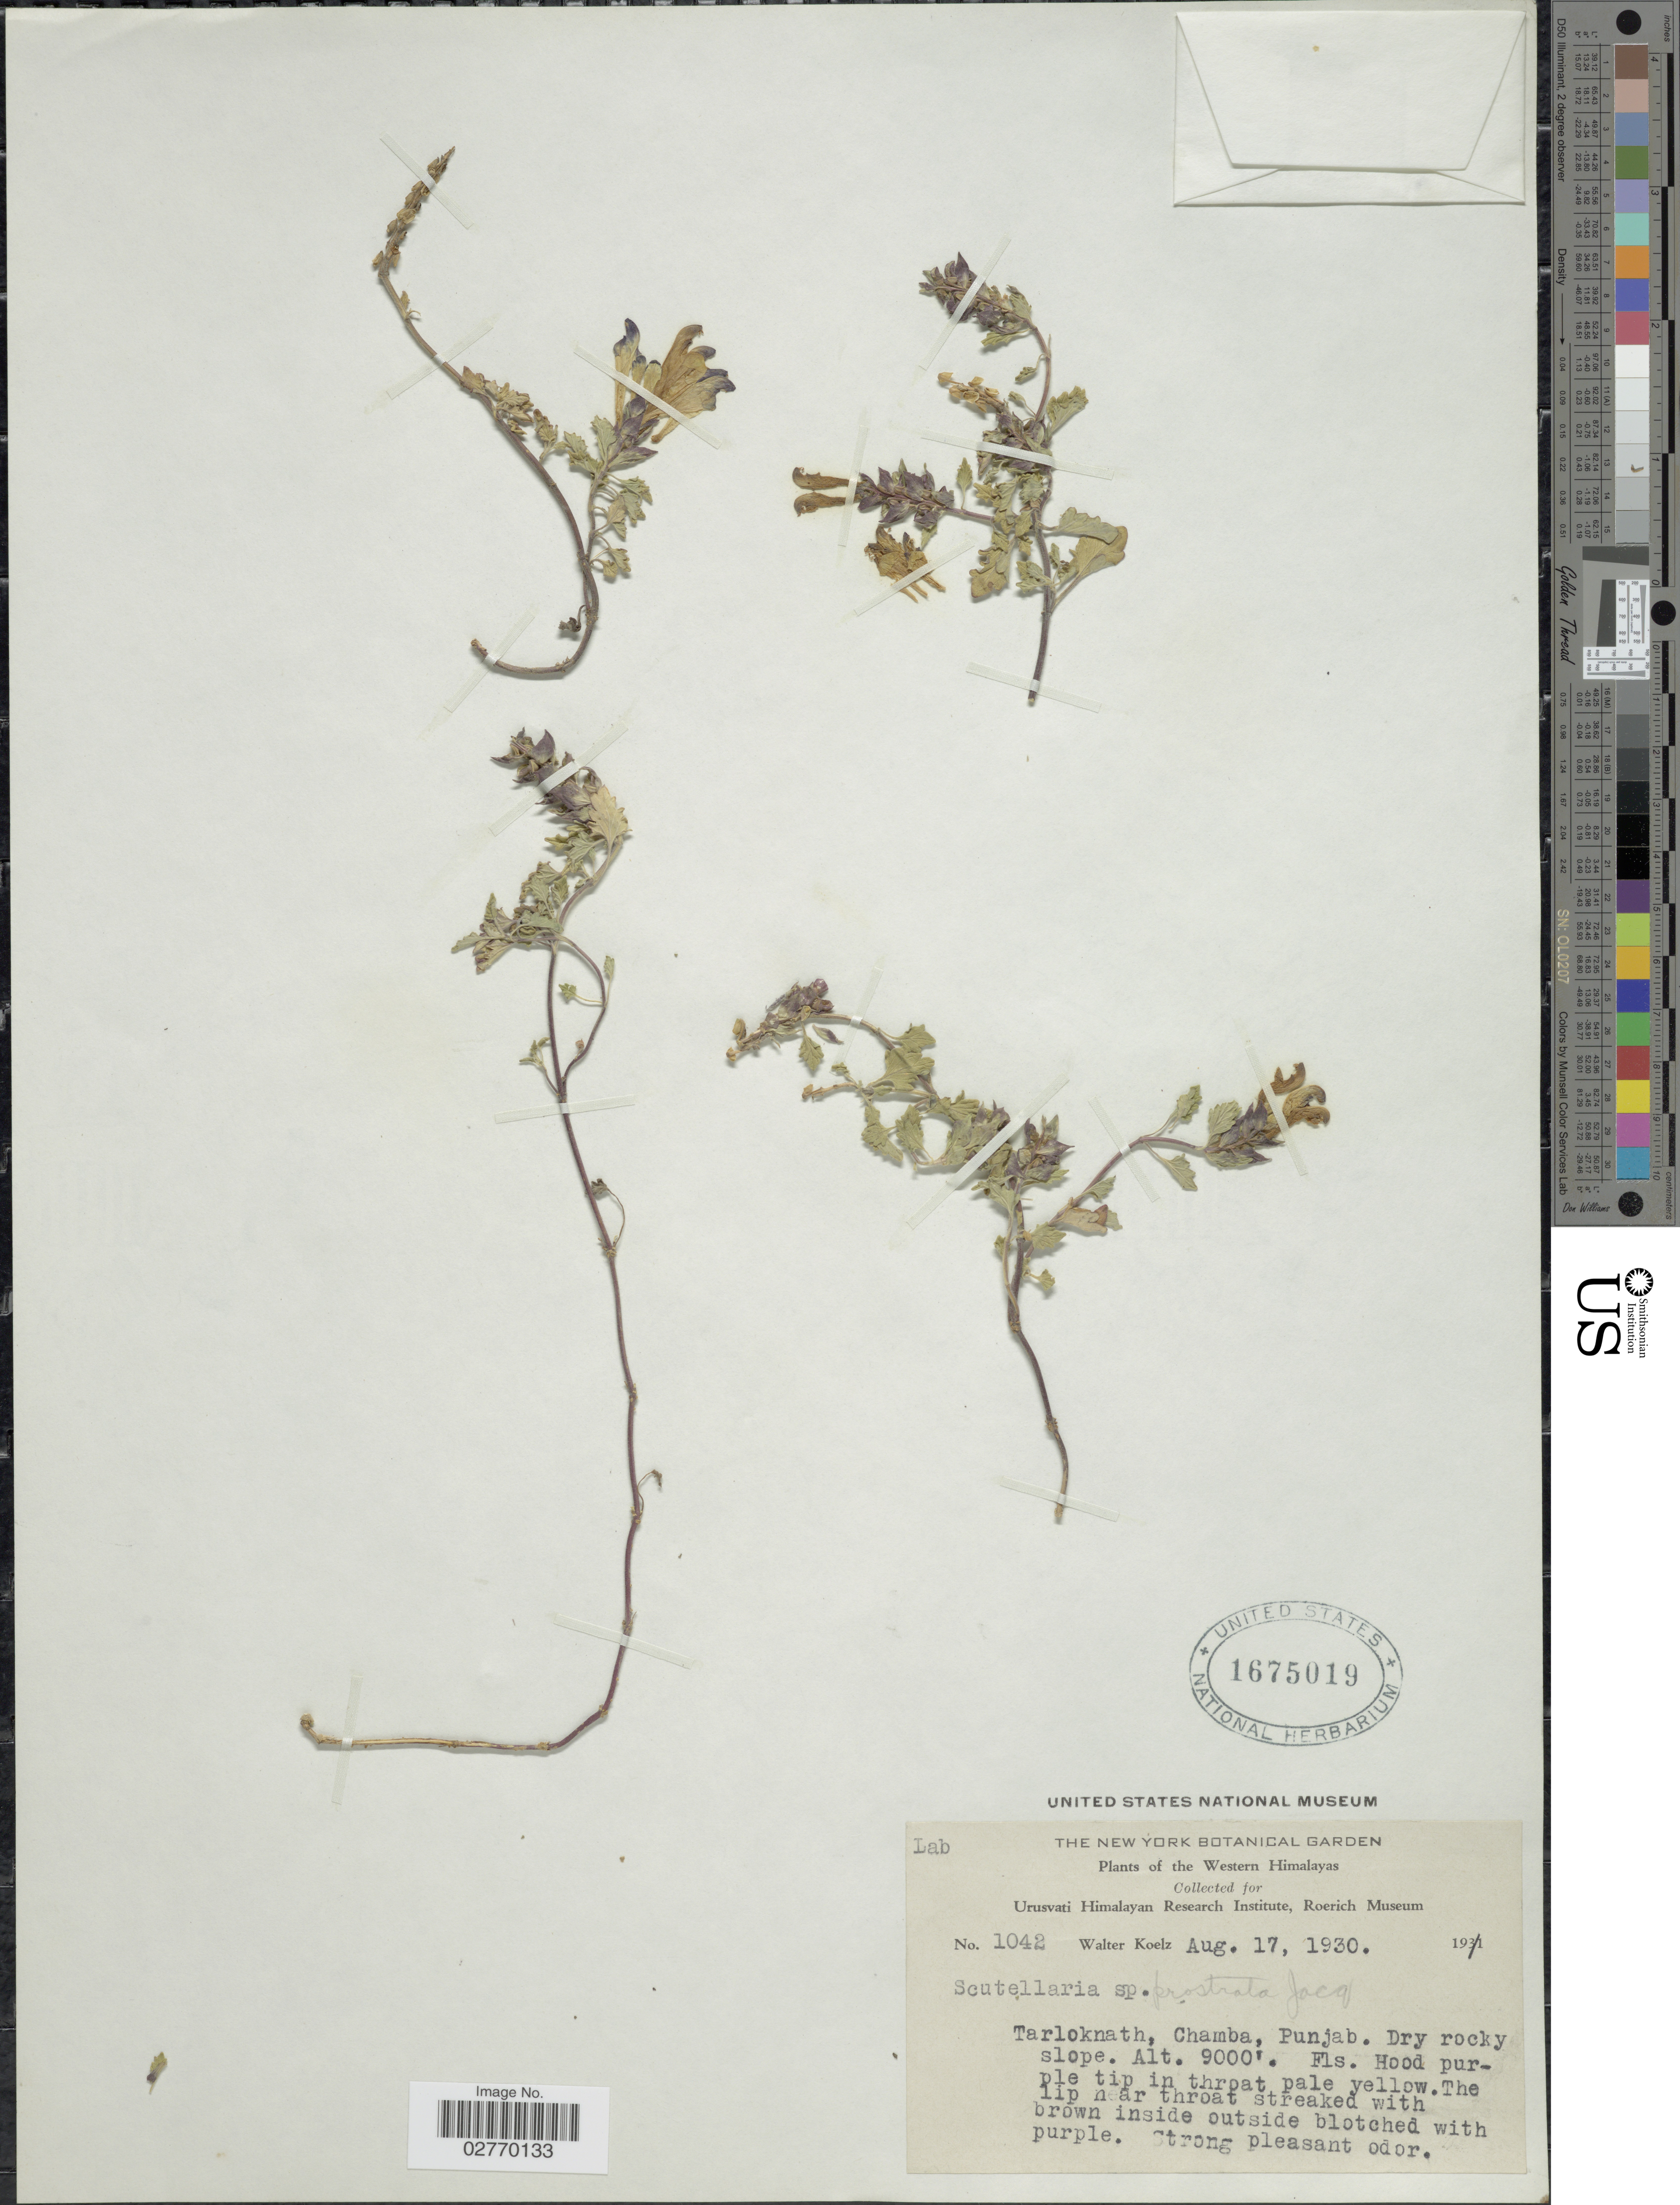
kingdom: Plantae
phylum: Tracheophyta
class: Magnoliopsida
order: Lamiales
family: Lamiaceae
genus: Scutellaria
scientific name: Scutellaria prostrata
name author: Jacquem. ex Benth.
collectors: W. N. Koelz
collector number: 1042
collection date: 1930-08-17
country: India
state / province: Punjab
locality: Western Himalayas. Tarloknath, Chamba, Punjab.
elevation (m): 2743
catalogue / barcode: US 1675019